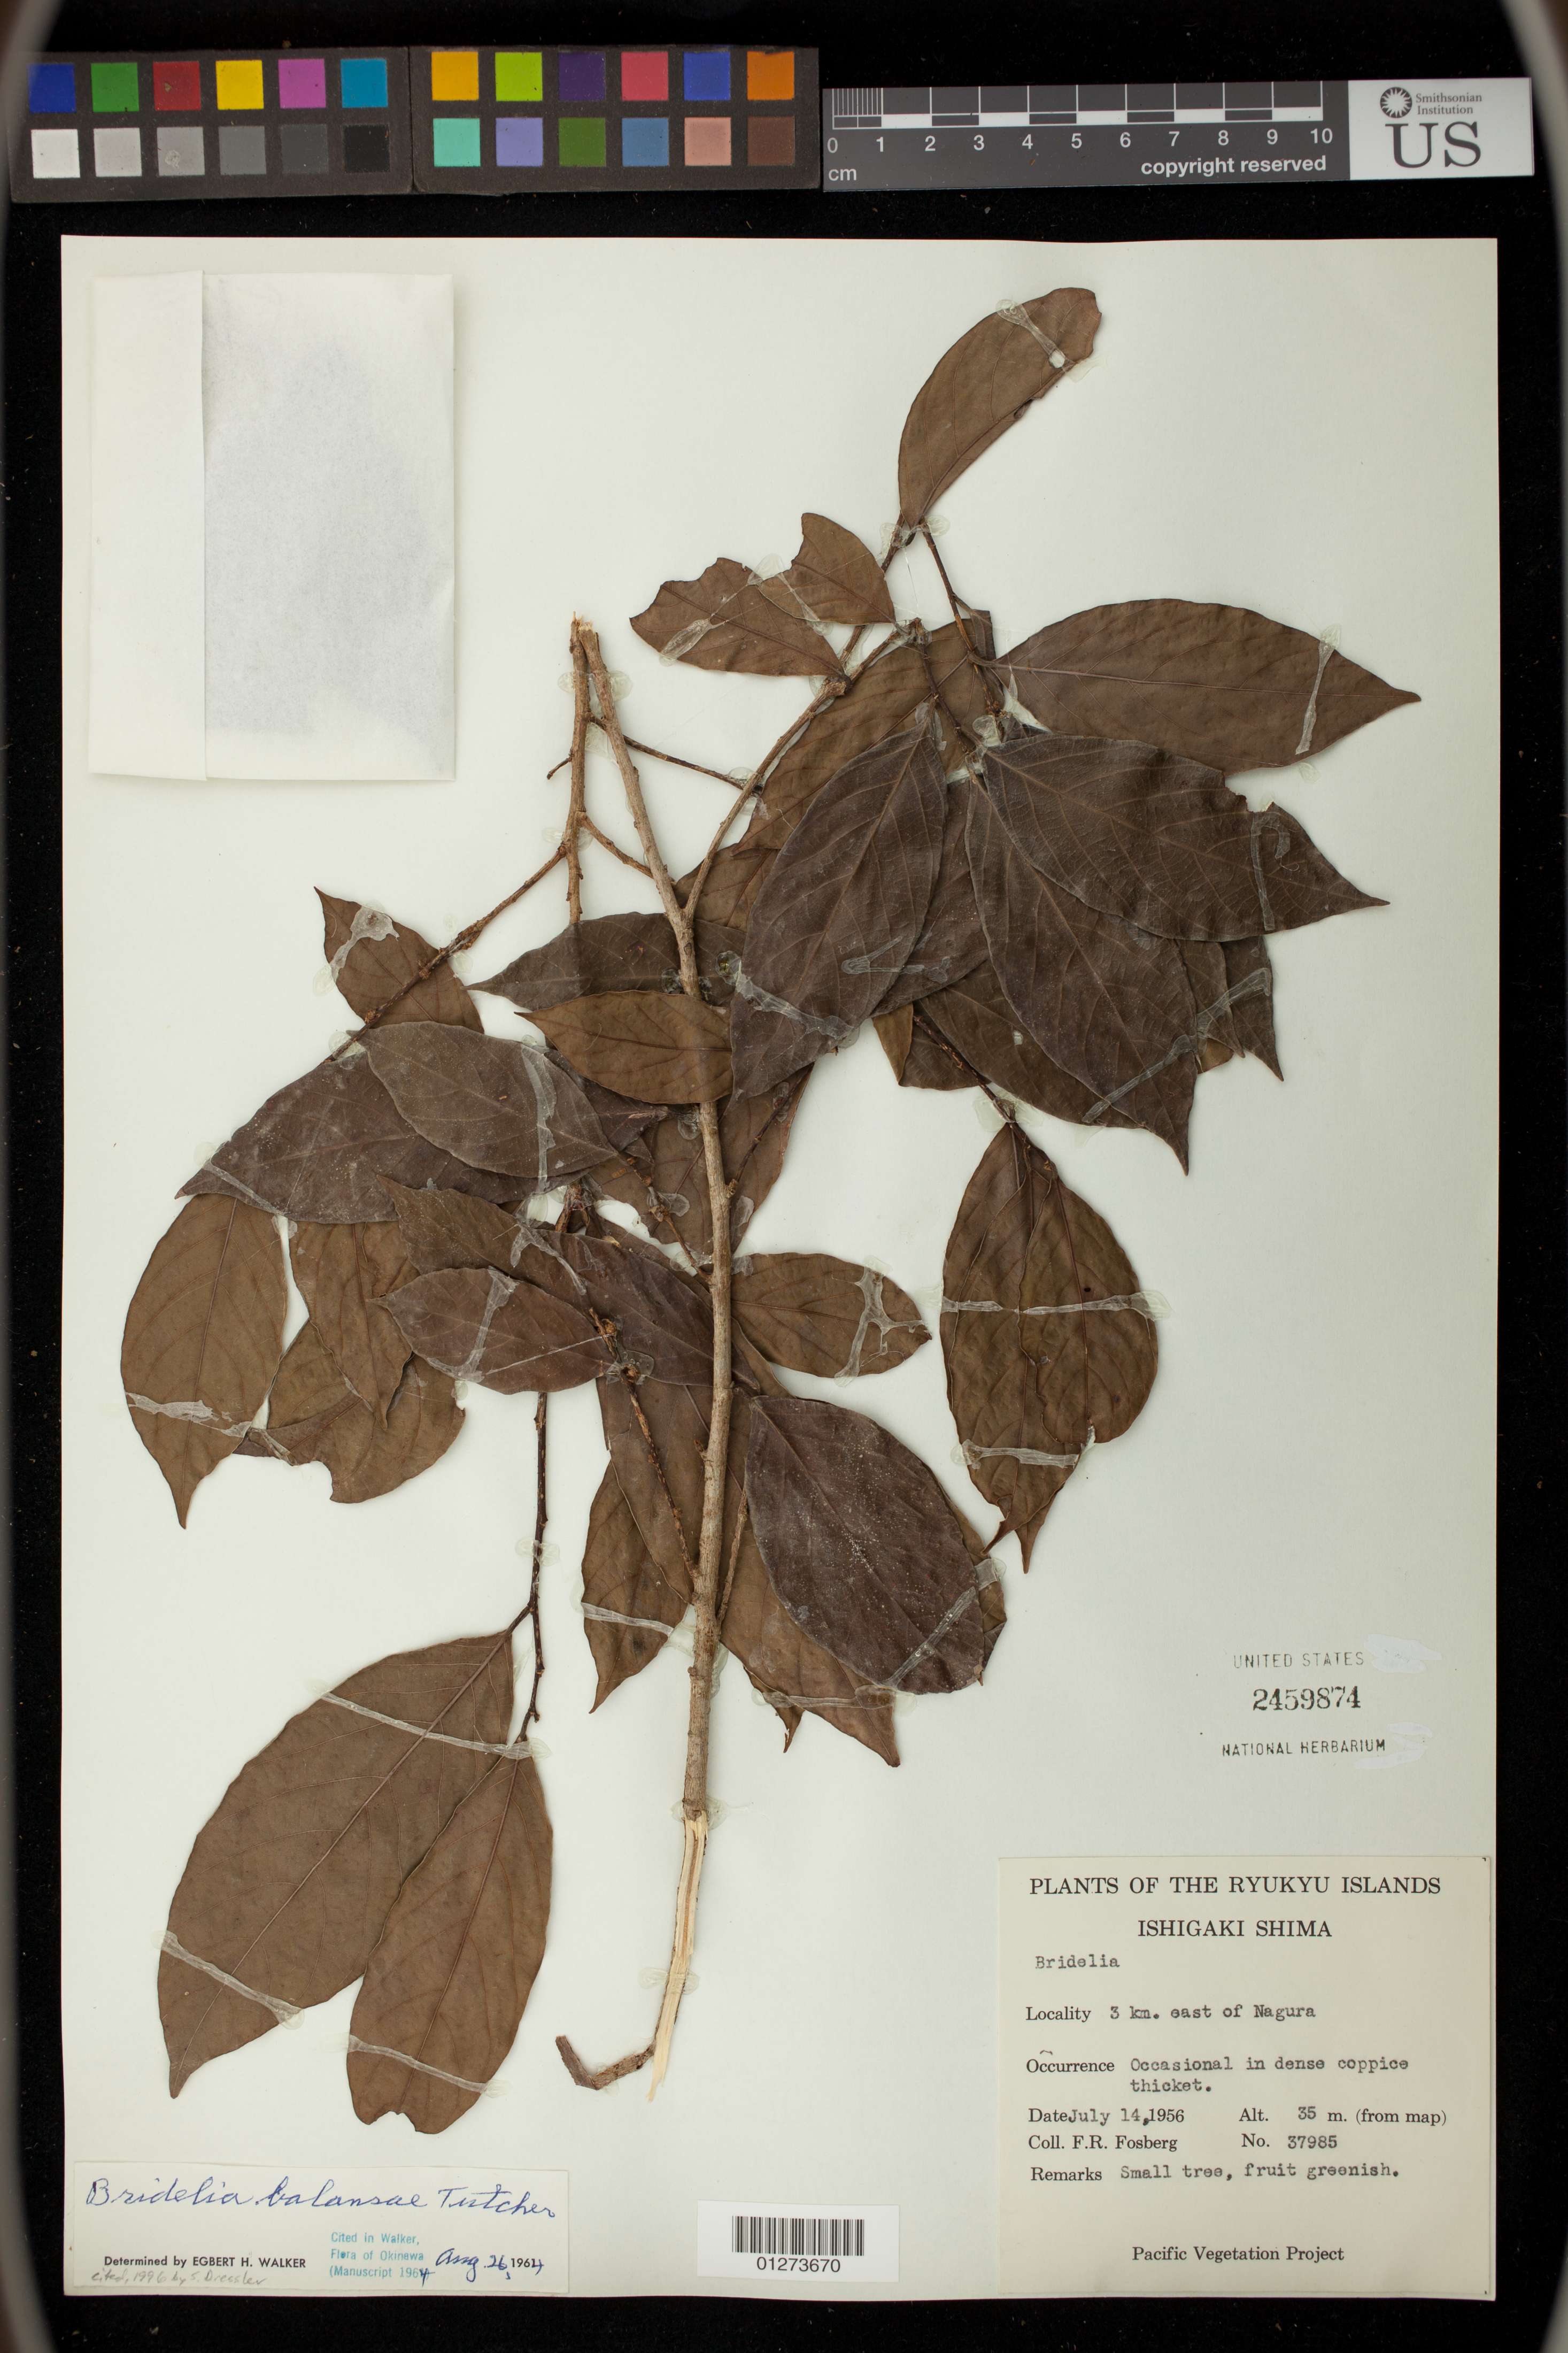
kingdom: Plantae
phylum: Tracheophyta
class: Magnoliopsida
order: Malpighiales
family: Phyllanthaceae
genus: Bridelia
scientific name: Bridelia balansae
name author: Tutcher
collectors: F. R. Fosberg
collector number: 37985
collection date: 1956-07-14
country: Japan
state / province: Okinawa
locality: Ryukyu Islands. Ishigaki Shima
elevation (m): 35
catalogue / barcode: US 2459874